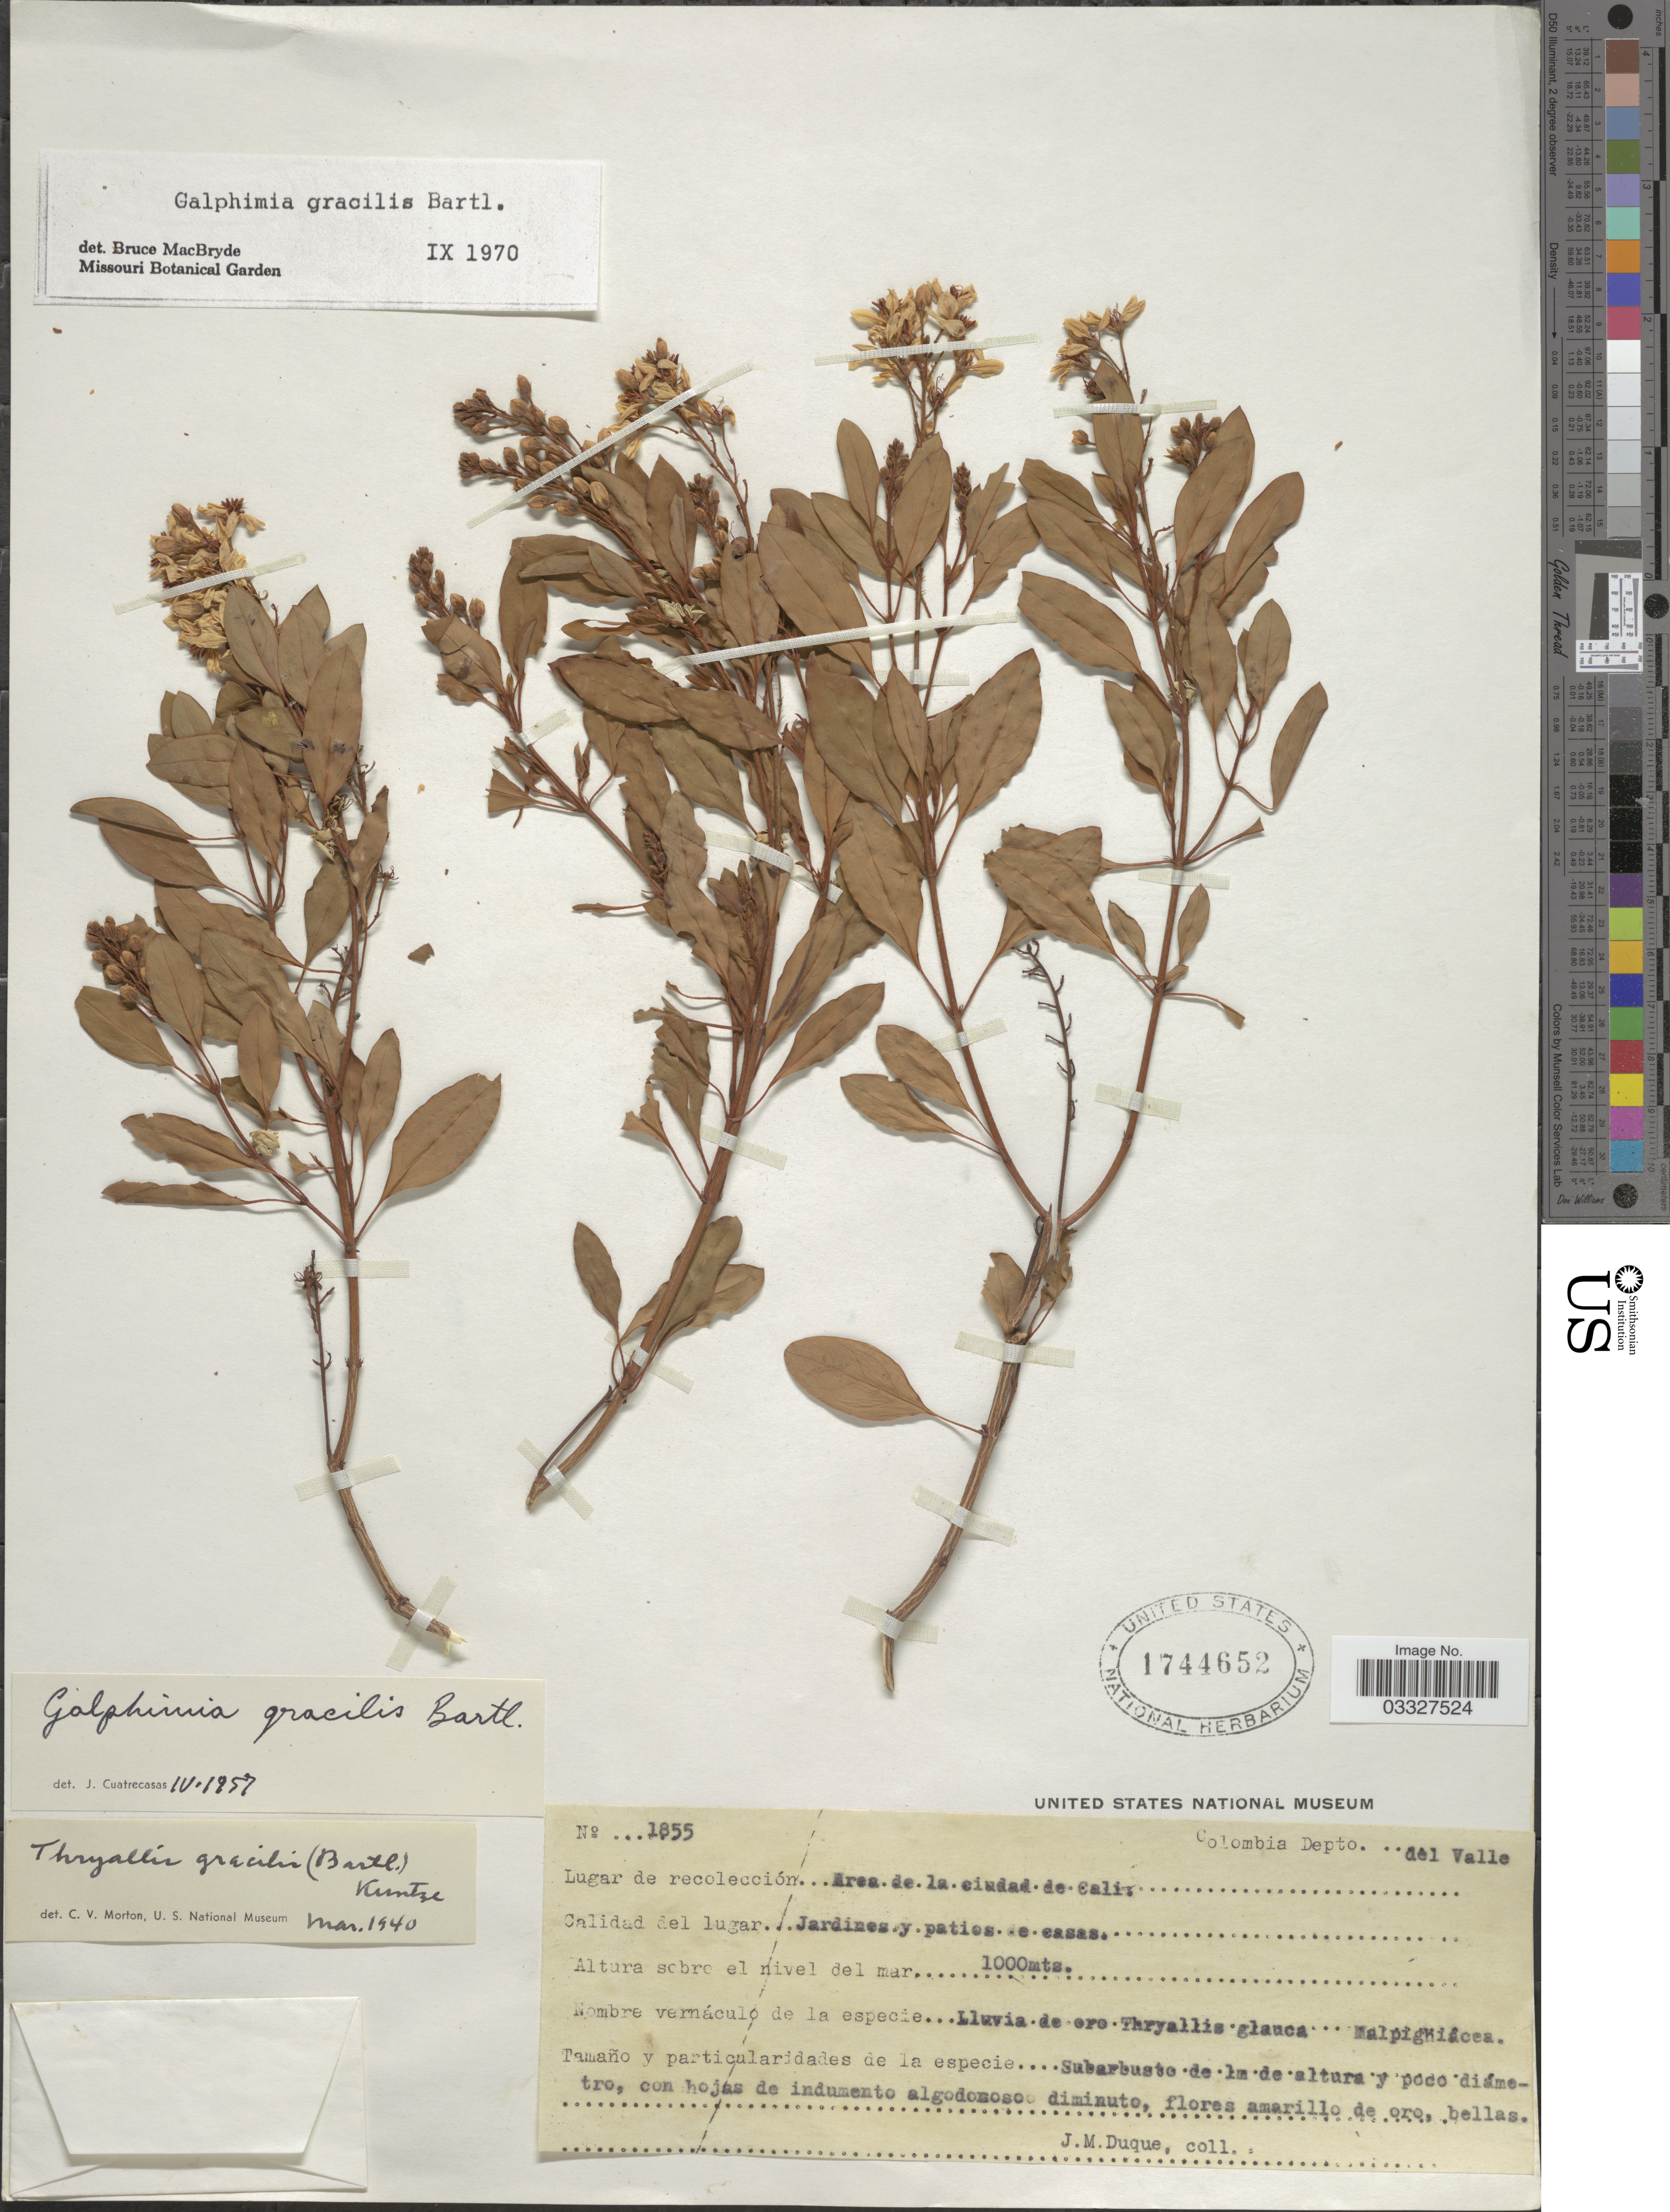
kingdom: Plantae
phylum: Tracheophyta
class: Magnoliopsida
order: Malpighiales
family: Malpighiaceae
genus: Galphimia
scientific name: Galphimia gracilis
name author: Bartl.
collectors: J. Duque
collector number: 1855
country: Colombia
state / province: Valle del Cauca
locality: Depto. del Valle. Area de la ciudad de Calis. Jardines y patios de casas.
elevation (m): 1000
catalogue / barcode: US 1744652